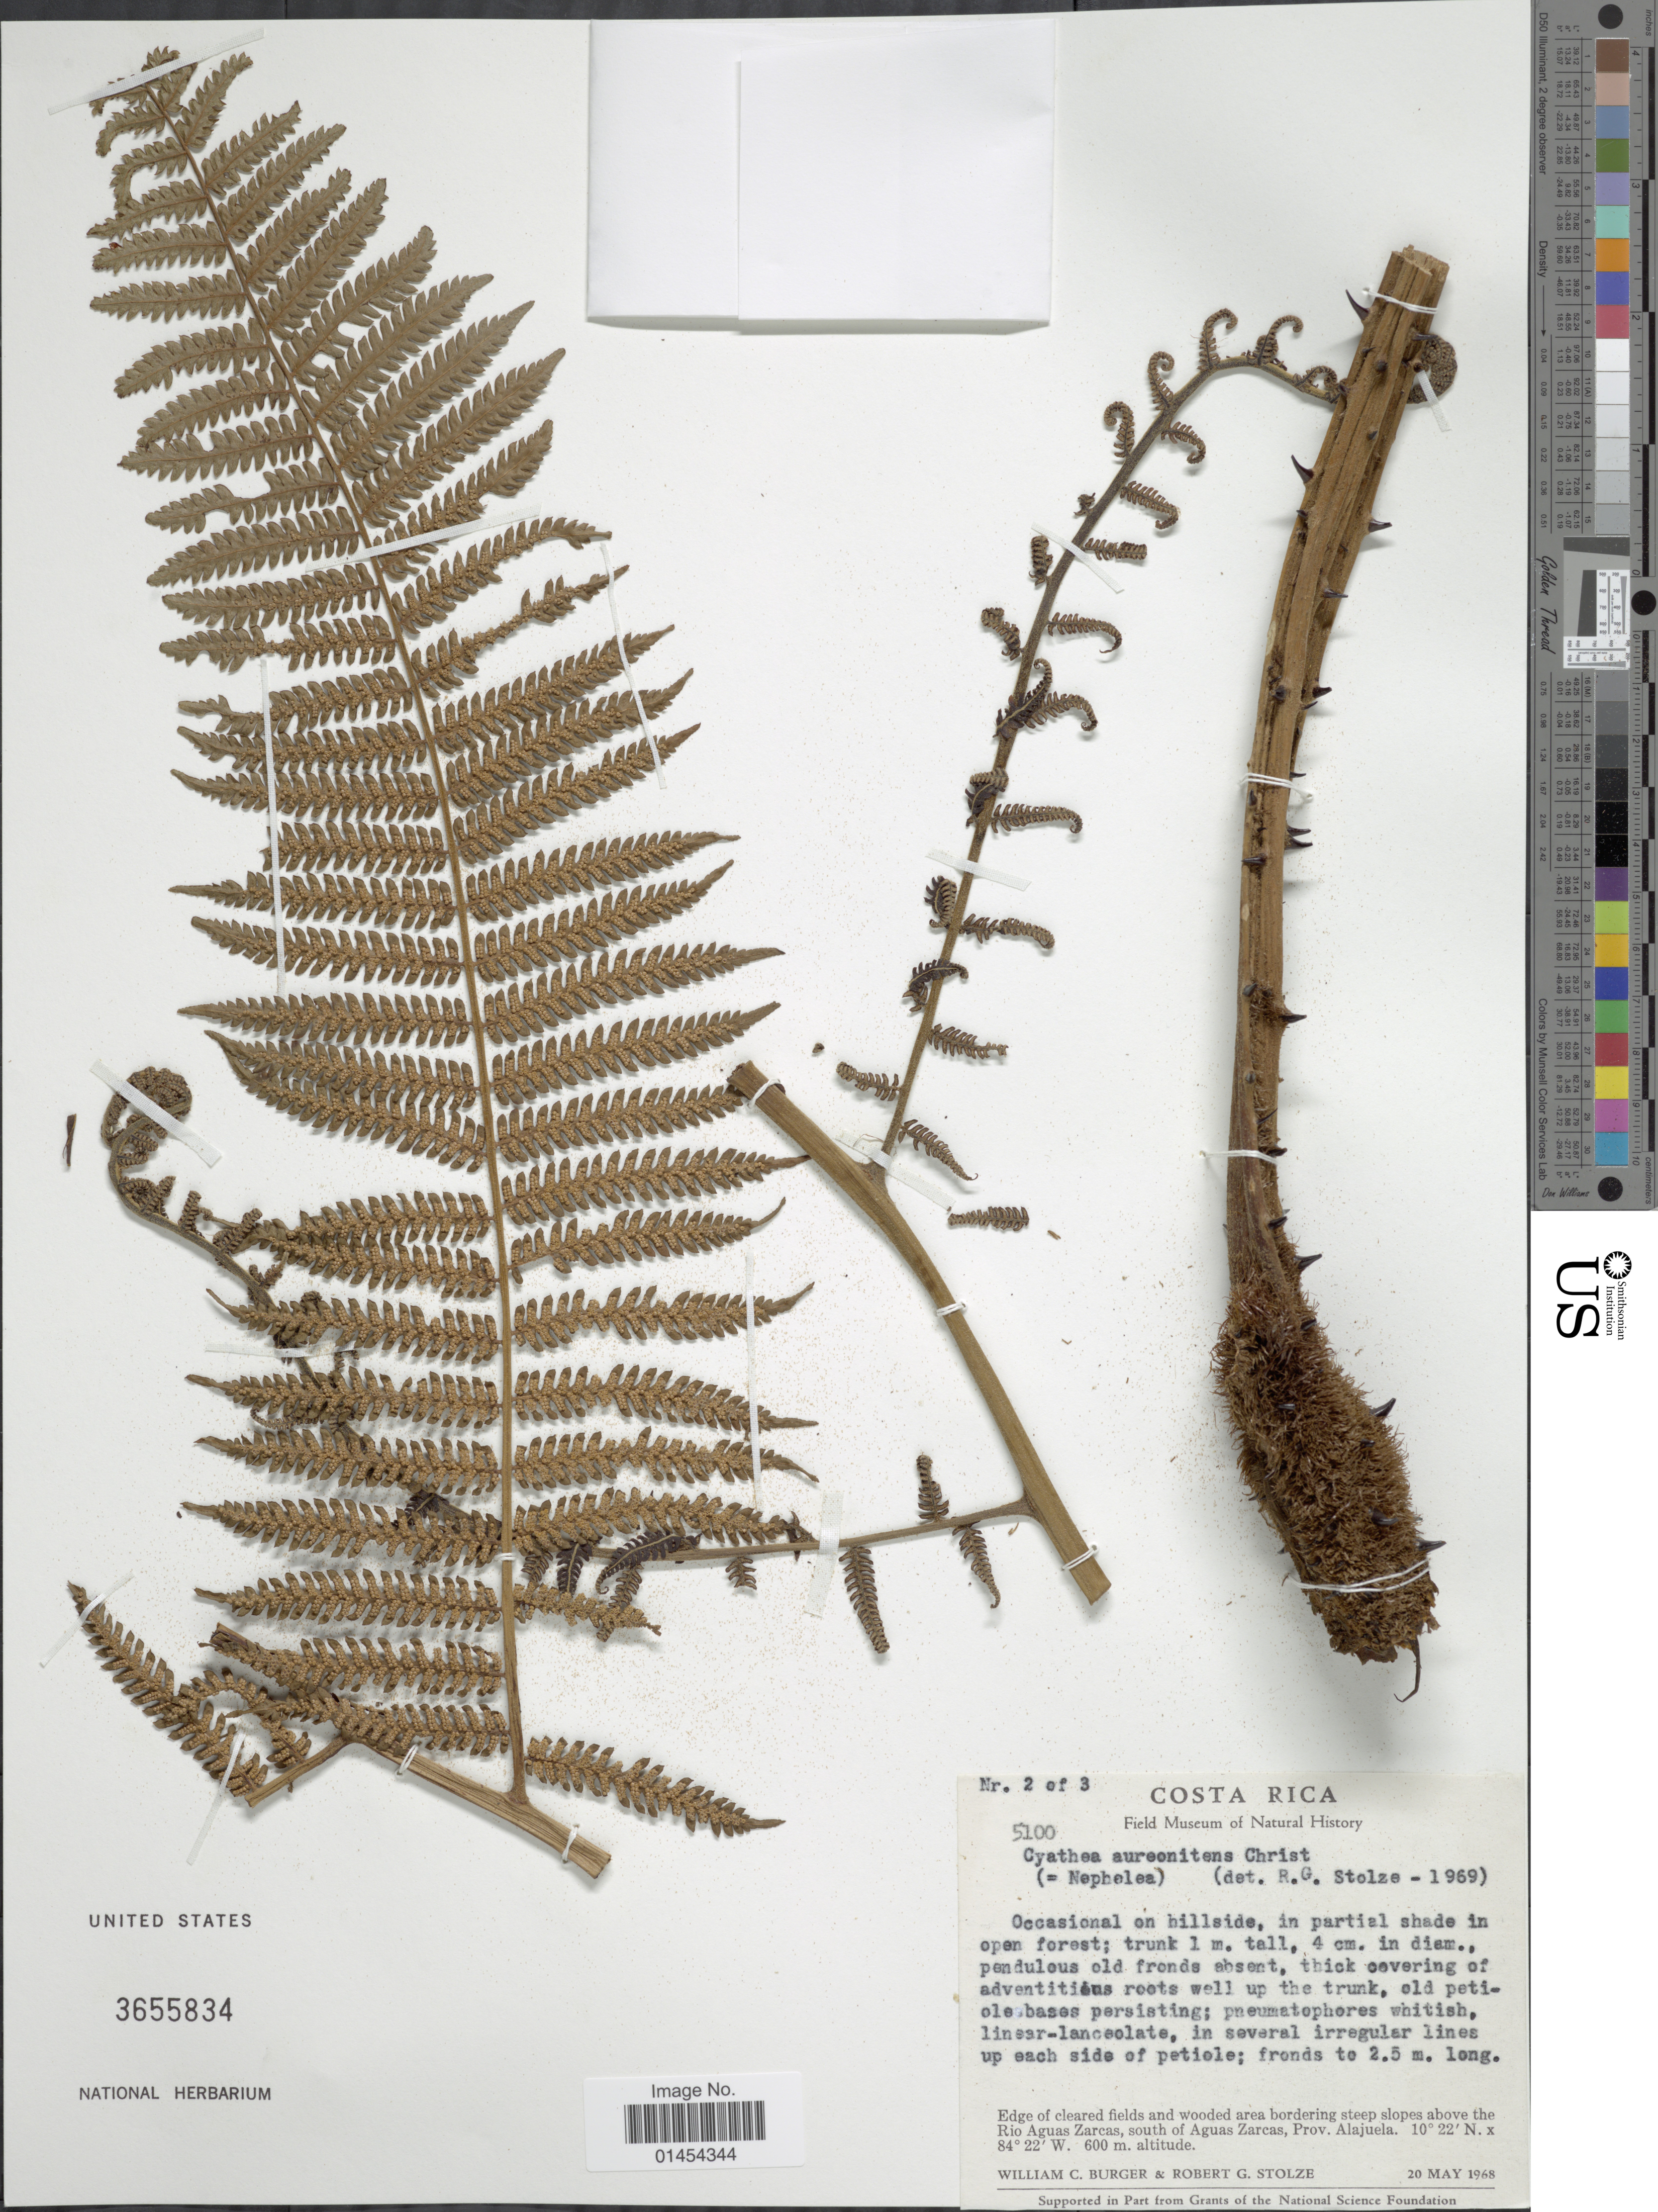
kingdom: Plantae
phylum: Tracheophyta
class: Polypodiopsida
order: Cyatheales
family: Cyatheaceae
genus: Alsophila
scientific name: Alsophila erinacea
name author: (H. Karst.) D.S. Conant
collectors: W. Burger & R. G. Stolze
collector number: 5100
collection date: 1968-05-20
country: Costa Rica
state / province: Alajuela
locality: Edge of cleared fields and wooded area bordering steep slopes above the Rio Aguas Zarcas, south of Aguas Zarcas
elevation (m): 600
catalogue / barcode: US 3655834